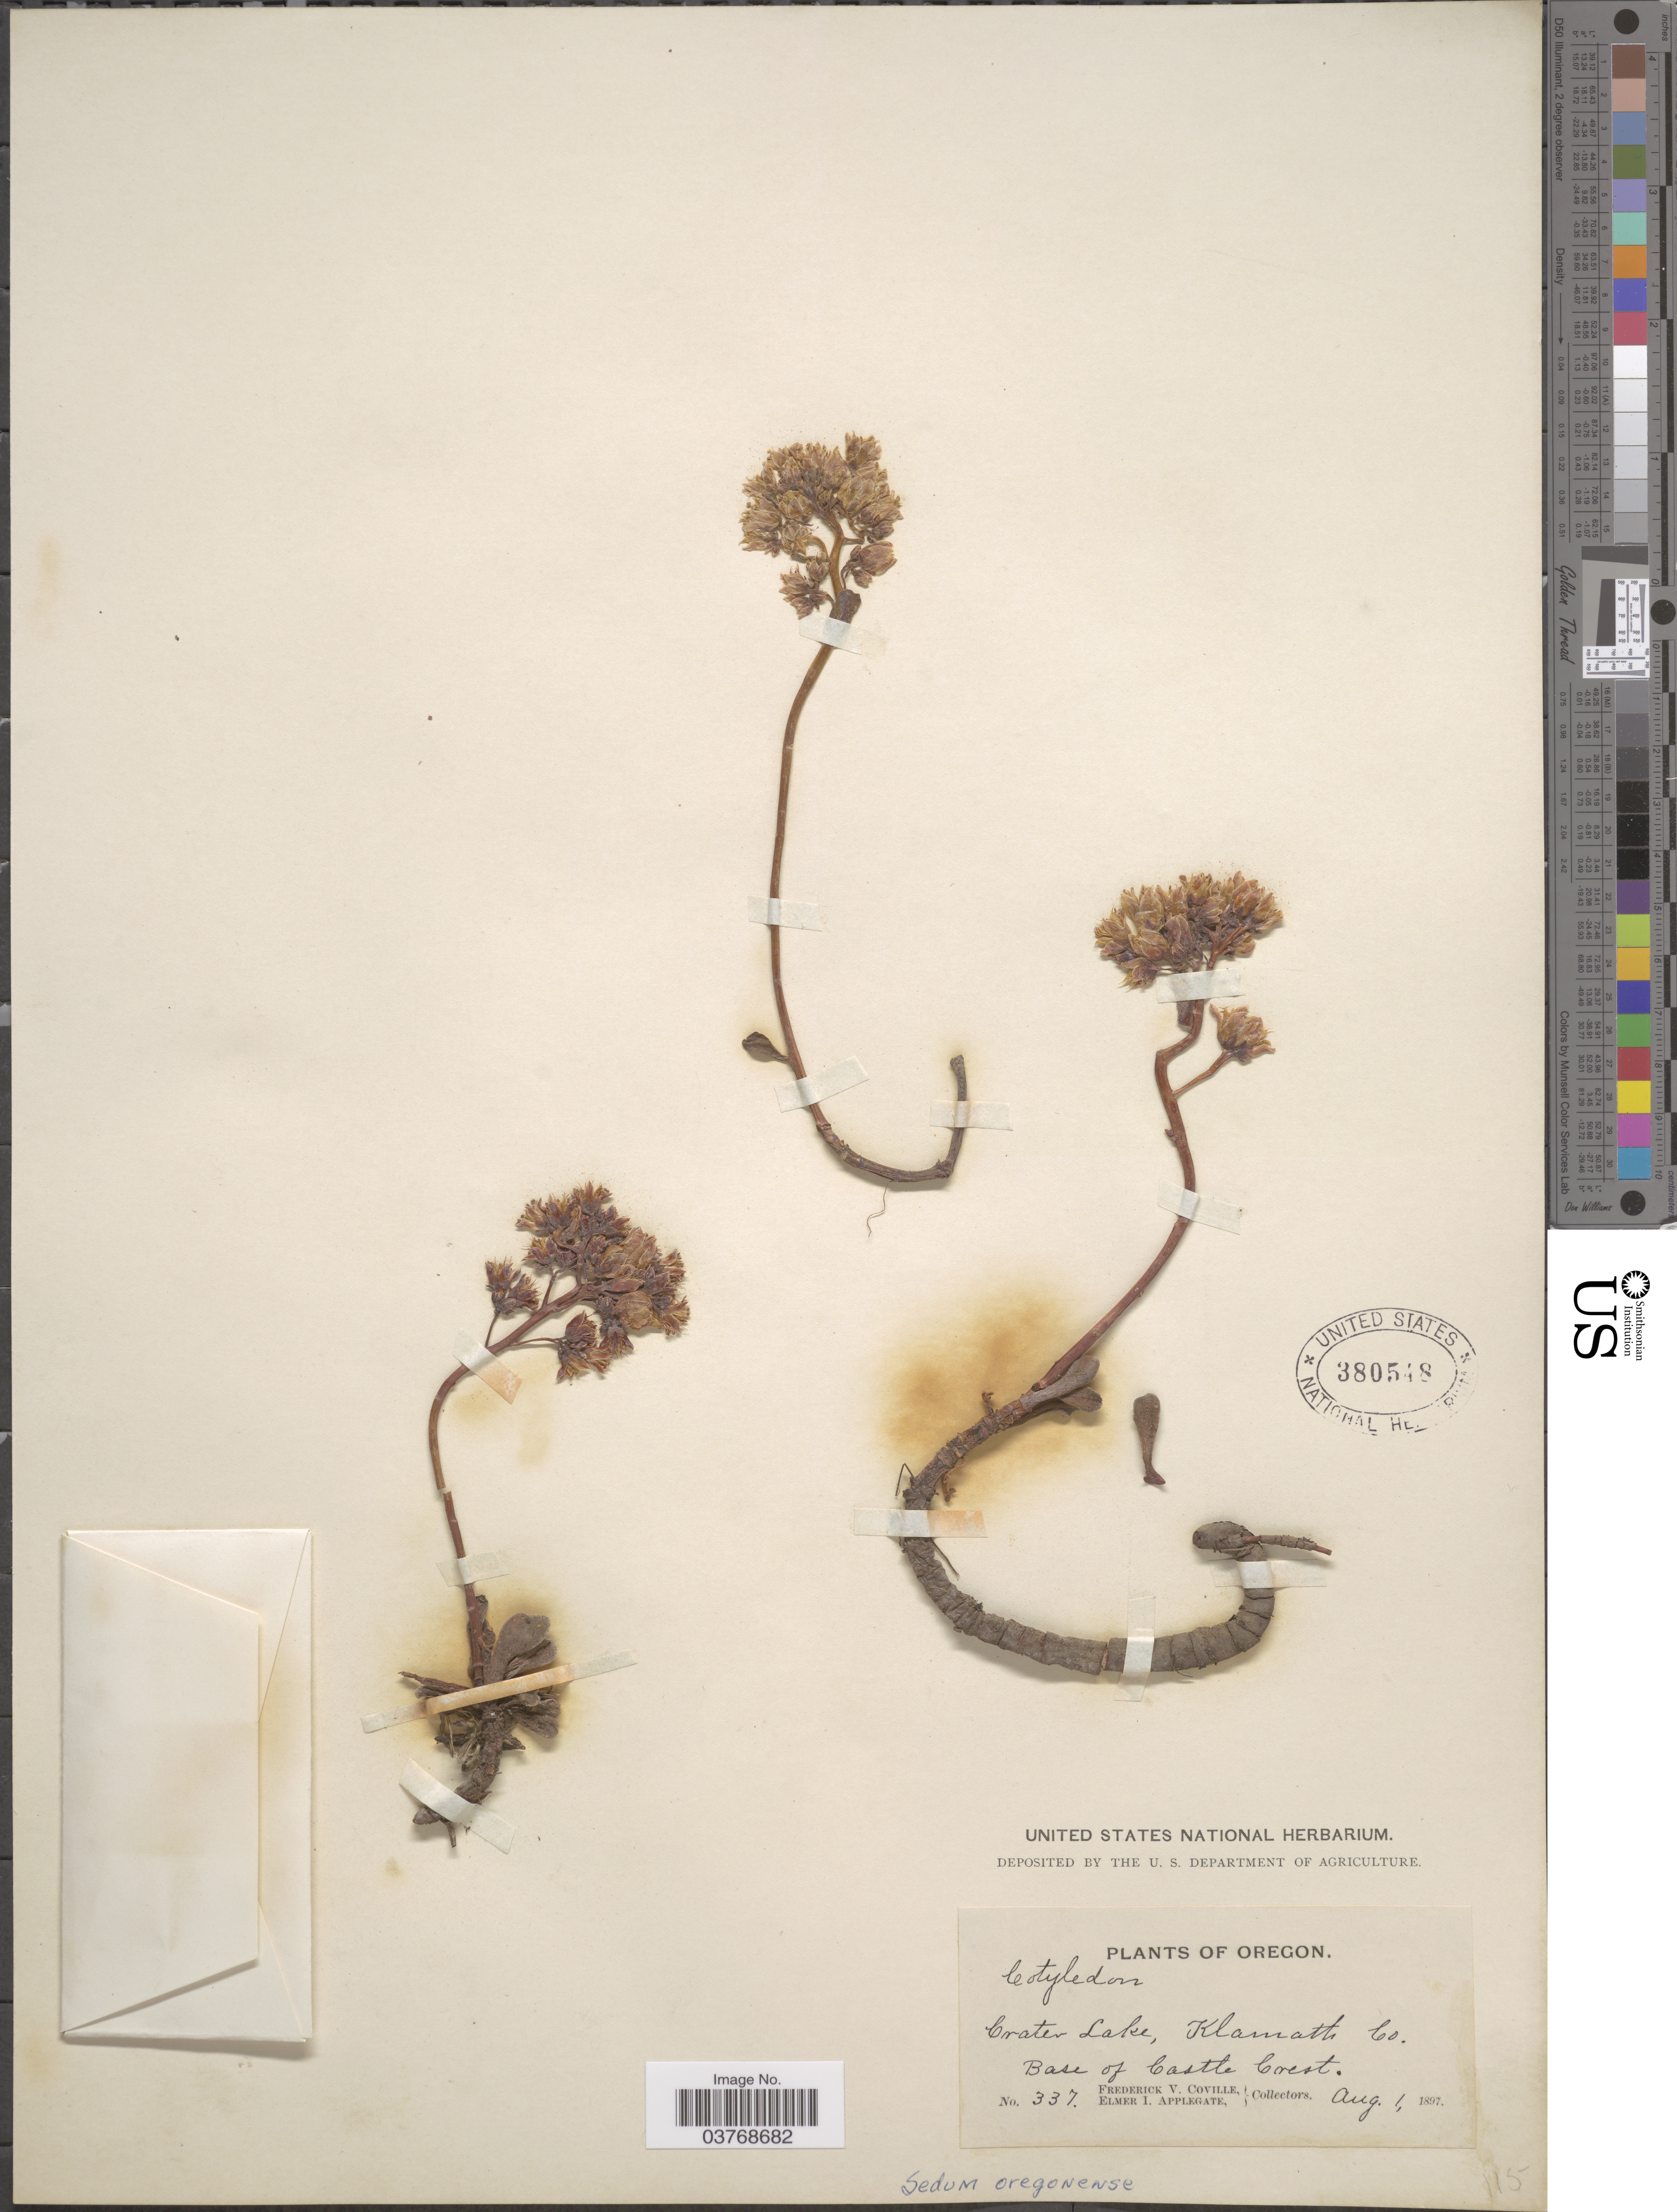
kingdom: Plantae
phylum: Tracheophyta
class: Magnoliopsida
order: Saxifragales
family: Crassulaceae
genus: Sedum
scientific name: Sedum oregonense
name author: (S. Watson) M. Peck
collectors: F. V. Coville & E. I. Applegate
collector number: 337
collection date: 1897-08-01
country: United States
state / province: Oregon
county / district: Klamath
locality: Crater Lake, Klamath Co. Base of Castle Crest.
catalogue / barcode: US 380548